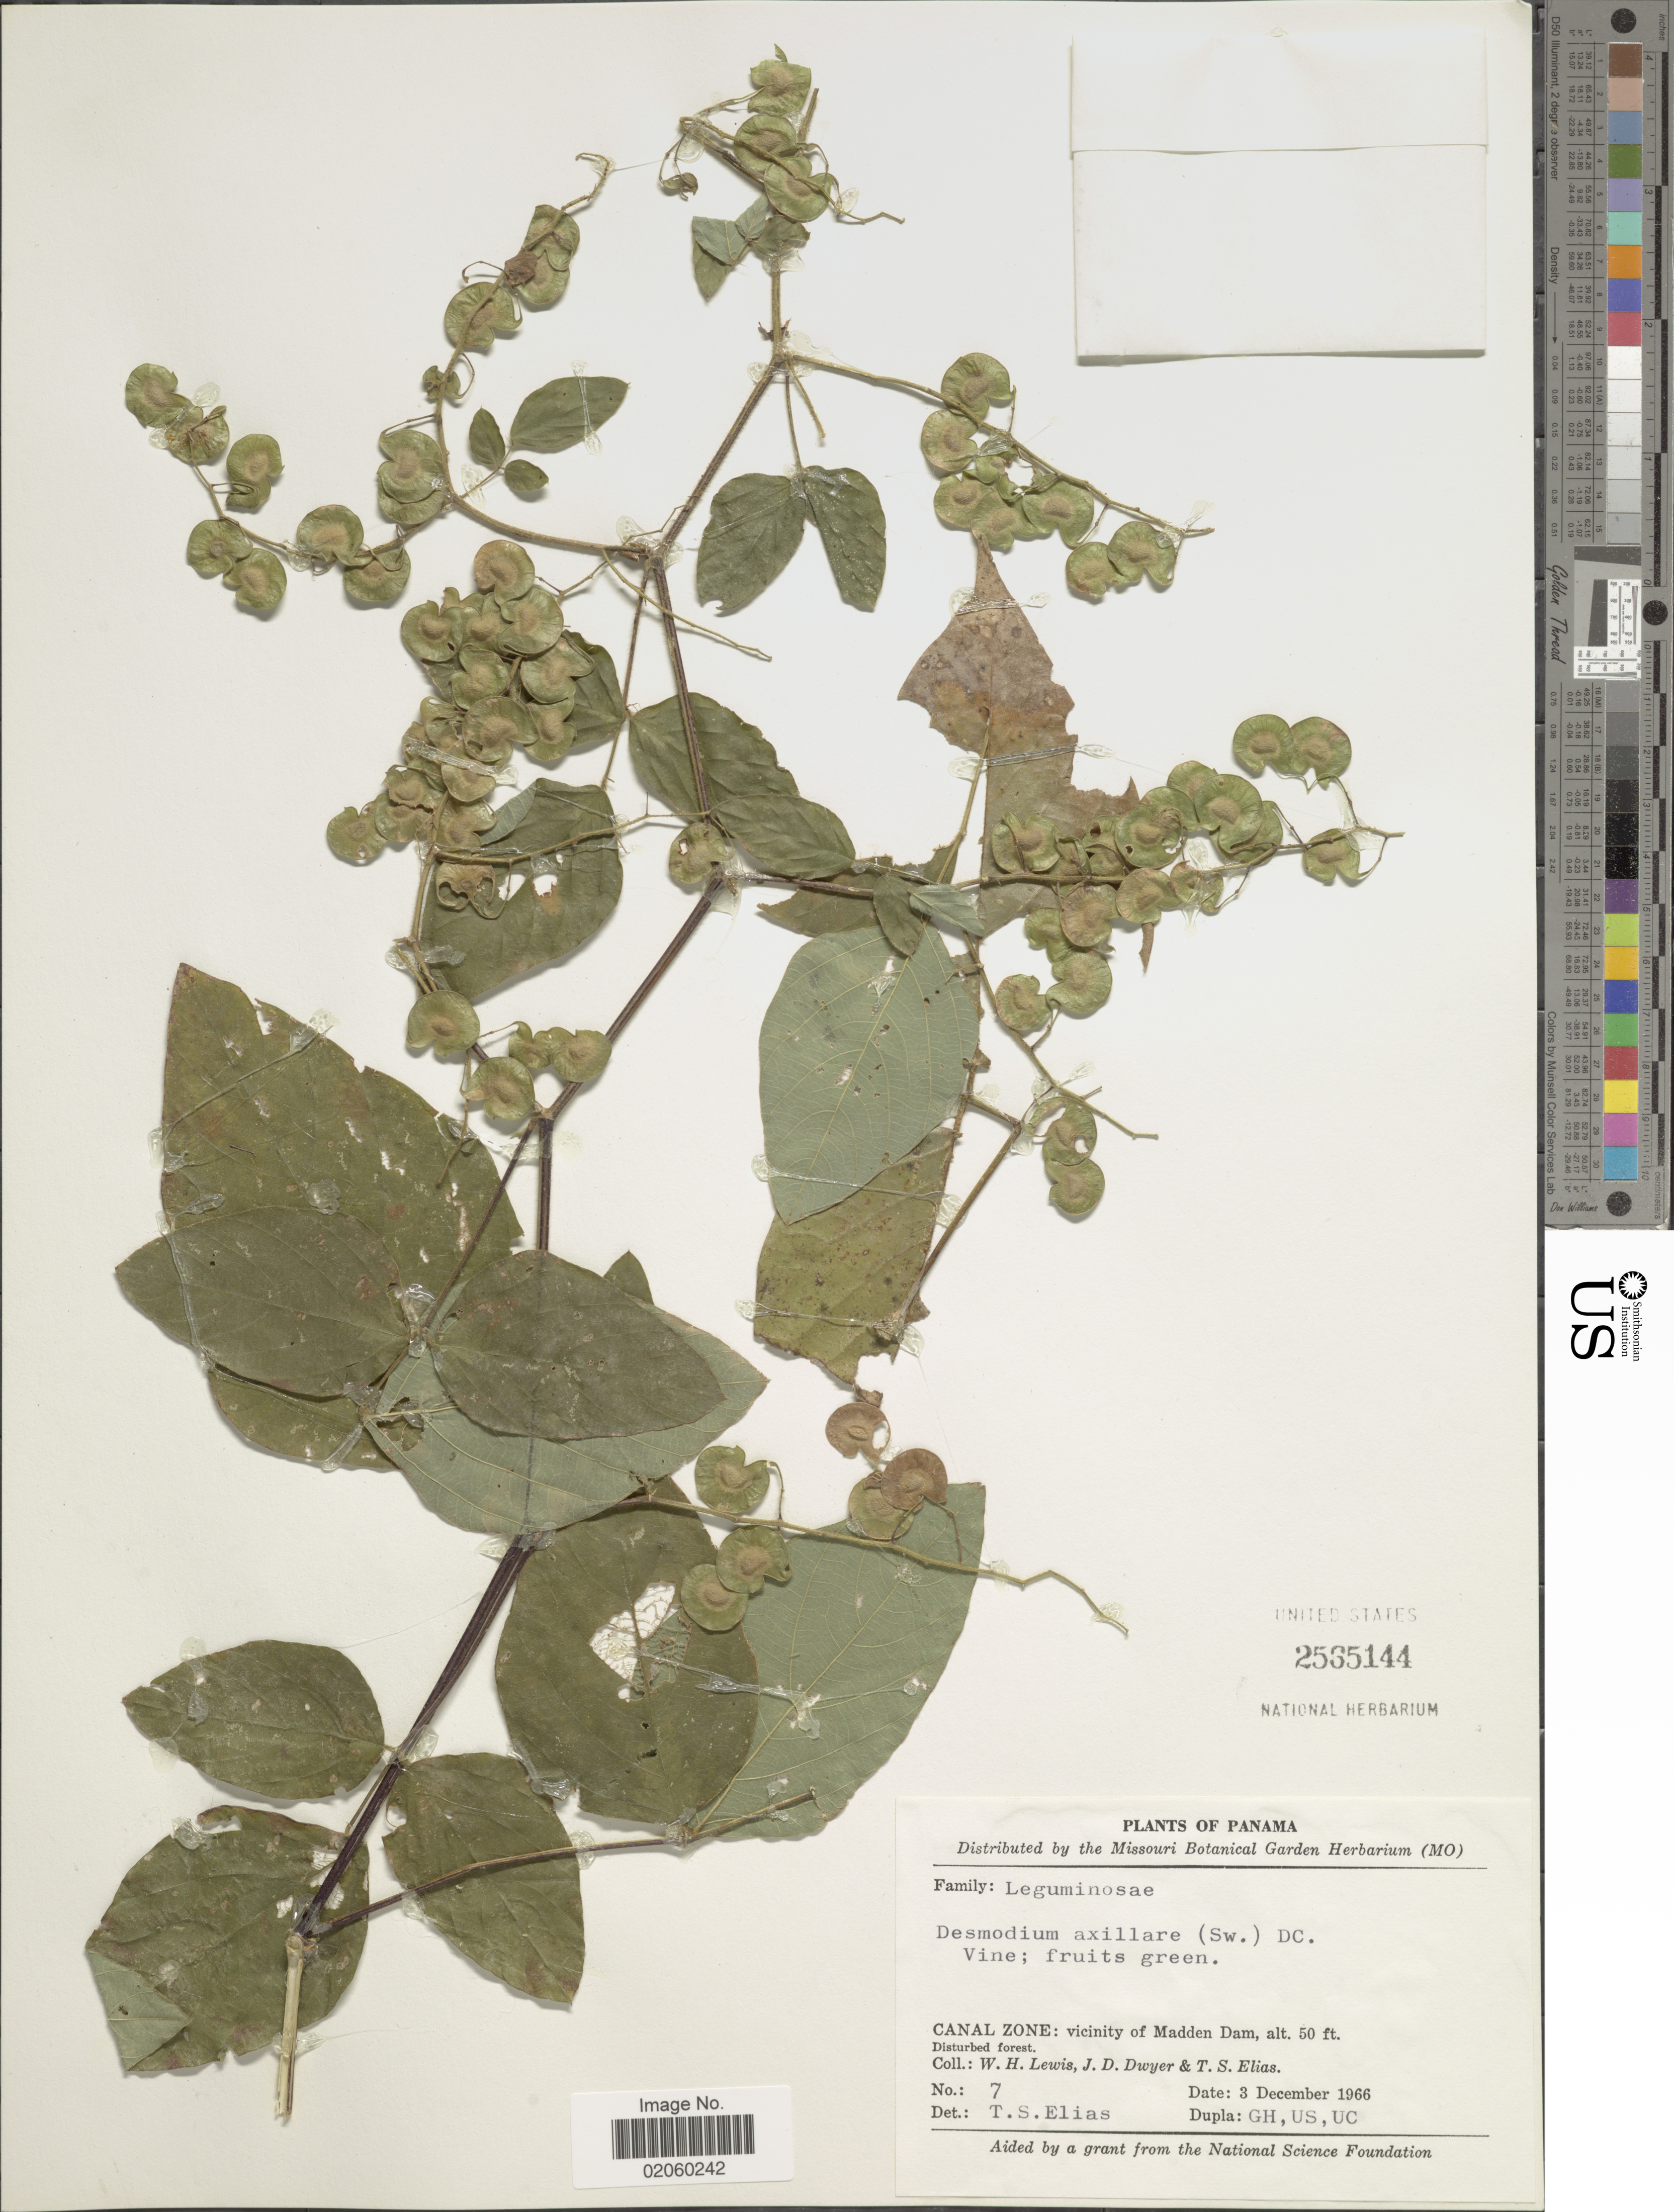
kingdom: Plantae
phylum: Tracheophyta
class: Magnoliopsida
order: Fabales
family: Fabaceae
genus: Desmodium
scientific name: Desmodium axillare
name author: (Sw.) DC.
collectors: W. H. Lewis, J. D. Dwyer & T. S. Elias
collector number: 7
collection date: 1966-12-03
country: Panama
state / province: Colón / Panamá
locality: Canal Zone: vicinity of Madden Dam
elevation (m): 15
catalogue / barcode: US 2535144